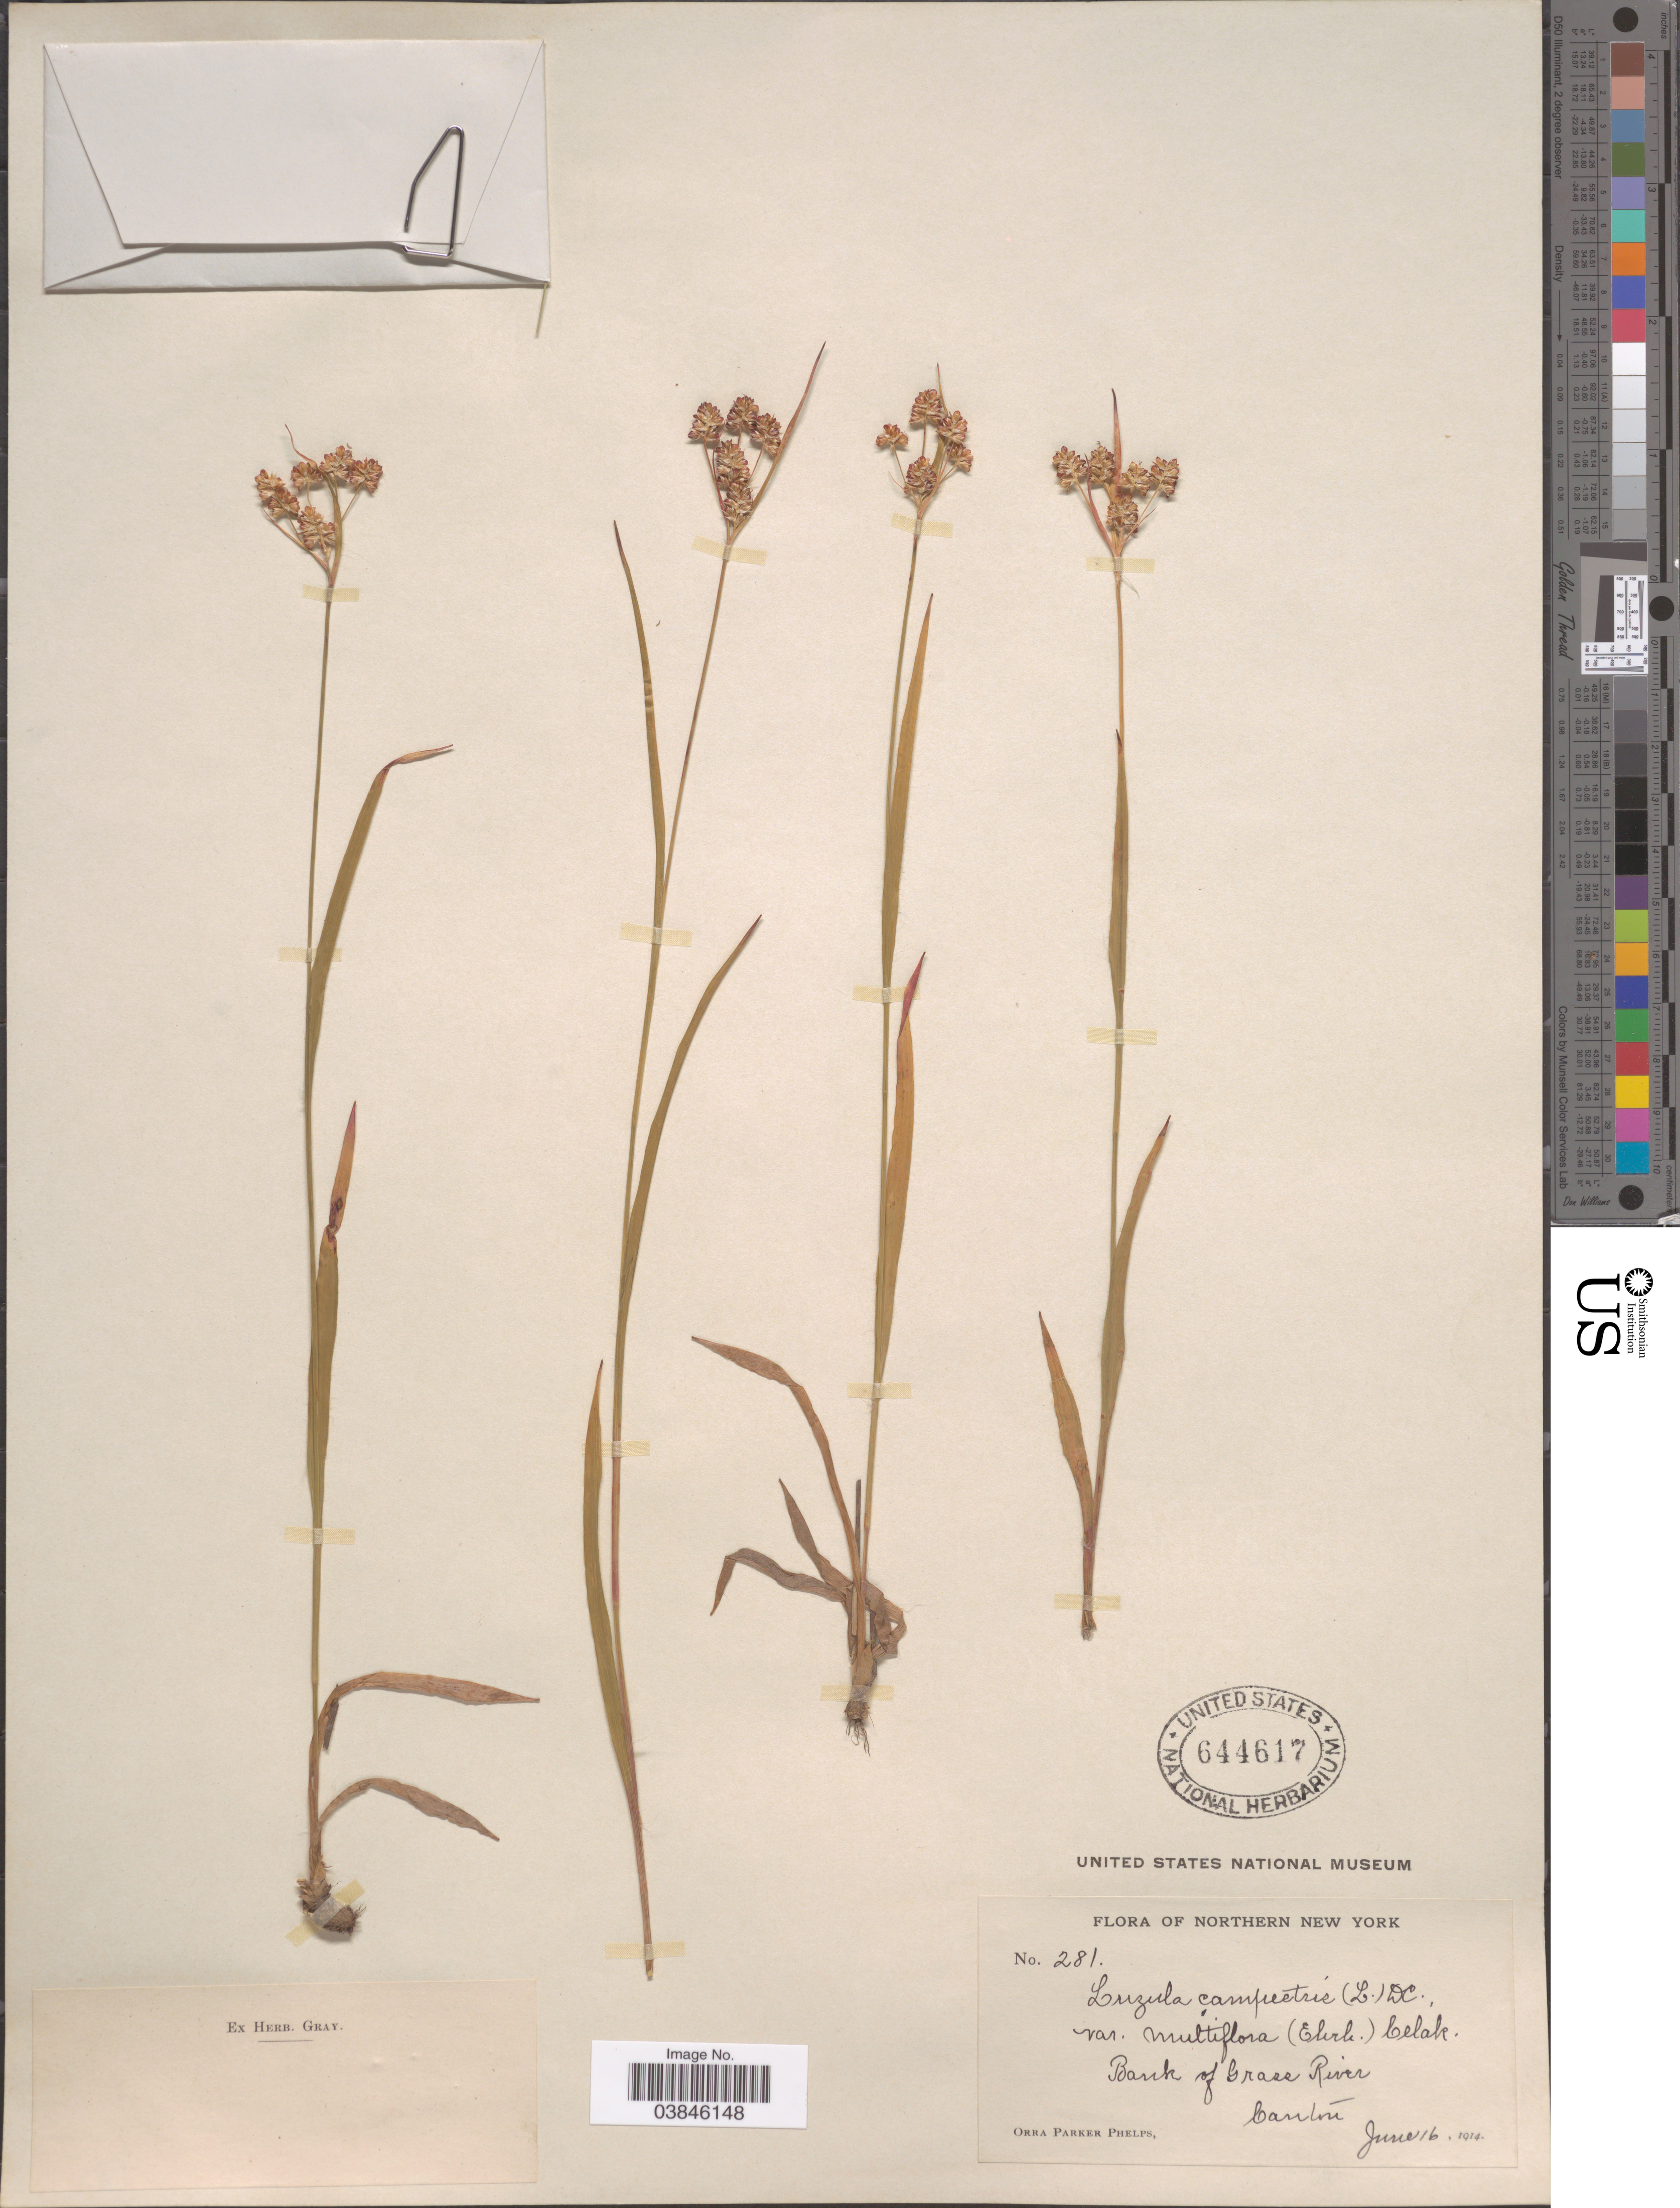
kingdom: Plantae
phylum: Tracheophyta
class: Liliopsida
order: Poales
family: Juncaceae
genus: Luzula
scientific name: Luzula multiflora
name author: (Ehrh.) Lej.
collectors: O. P. Phelps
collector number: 281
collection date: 1914-06-16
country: United States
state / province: New York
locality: Northern New York. Bank of Grass River. Canton.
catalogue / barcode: US 644617